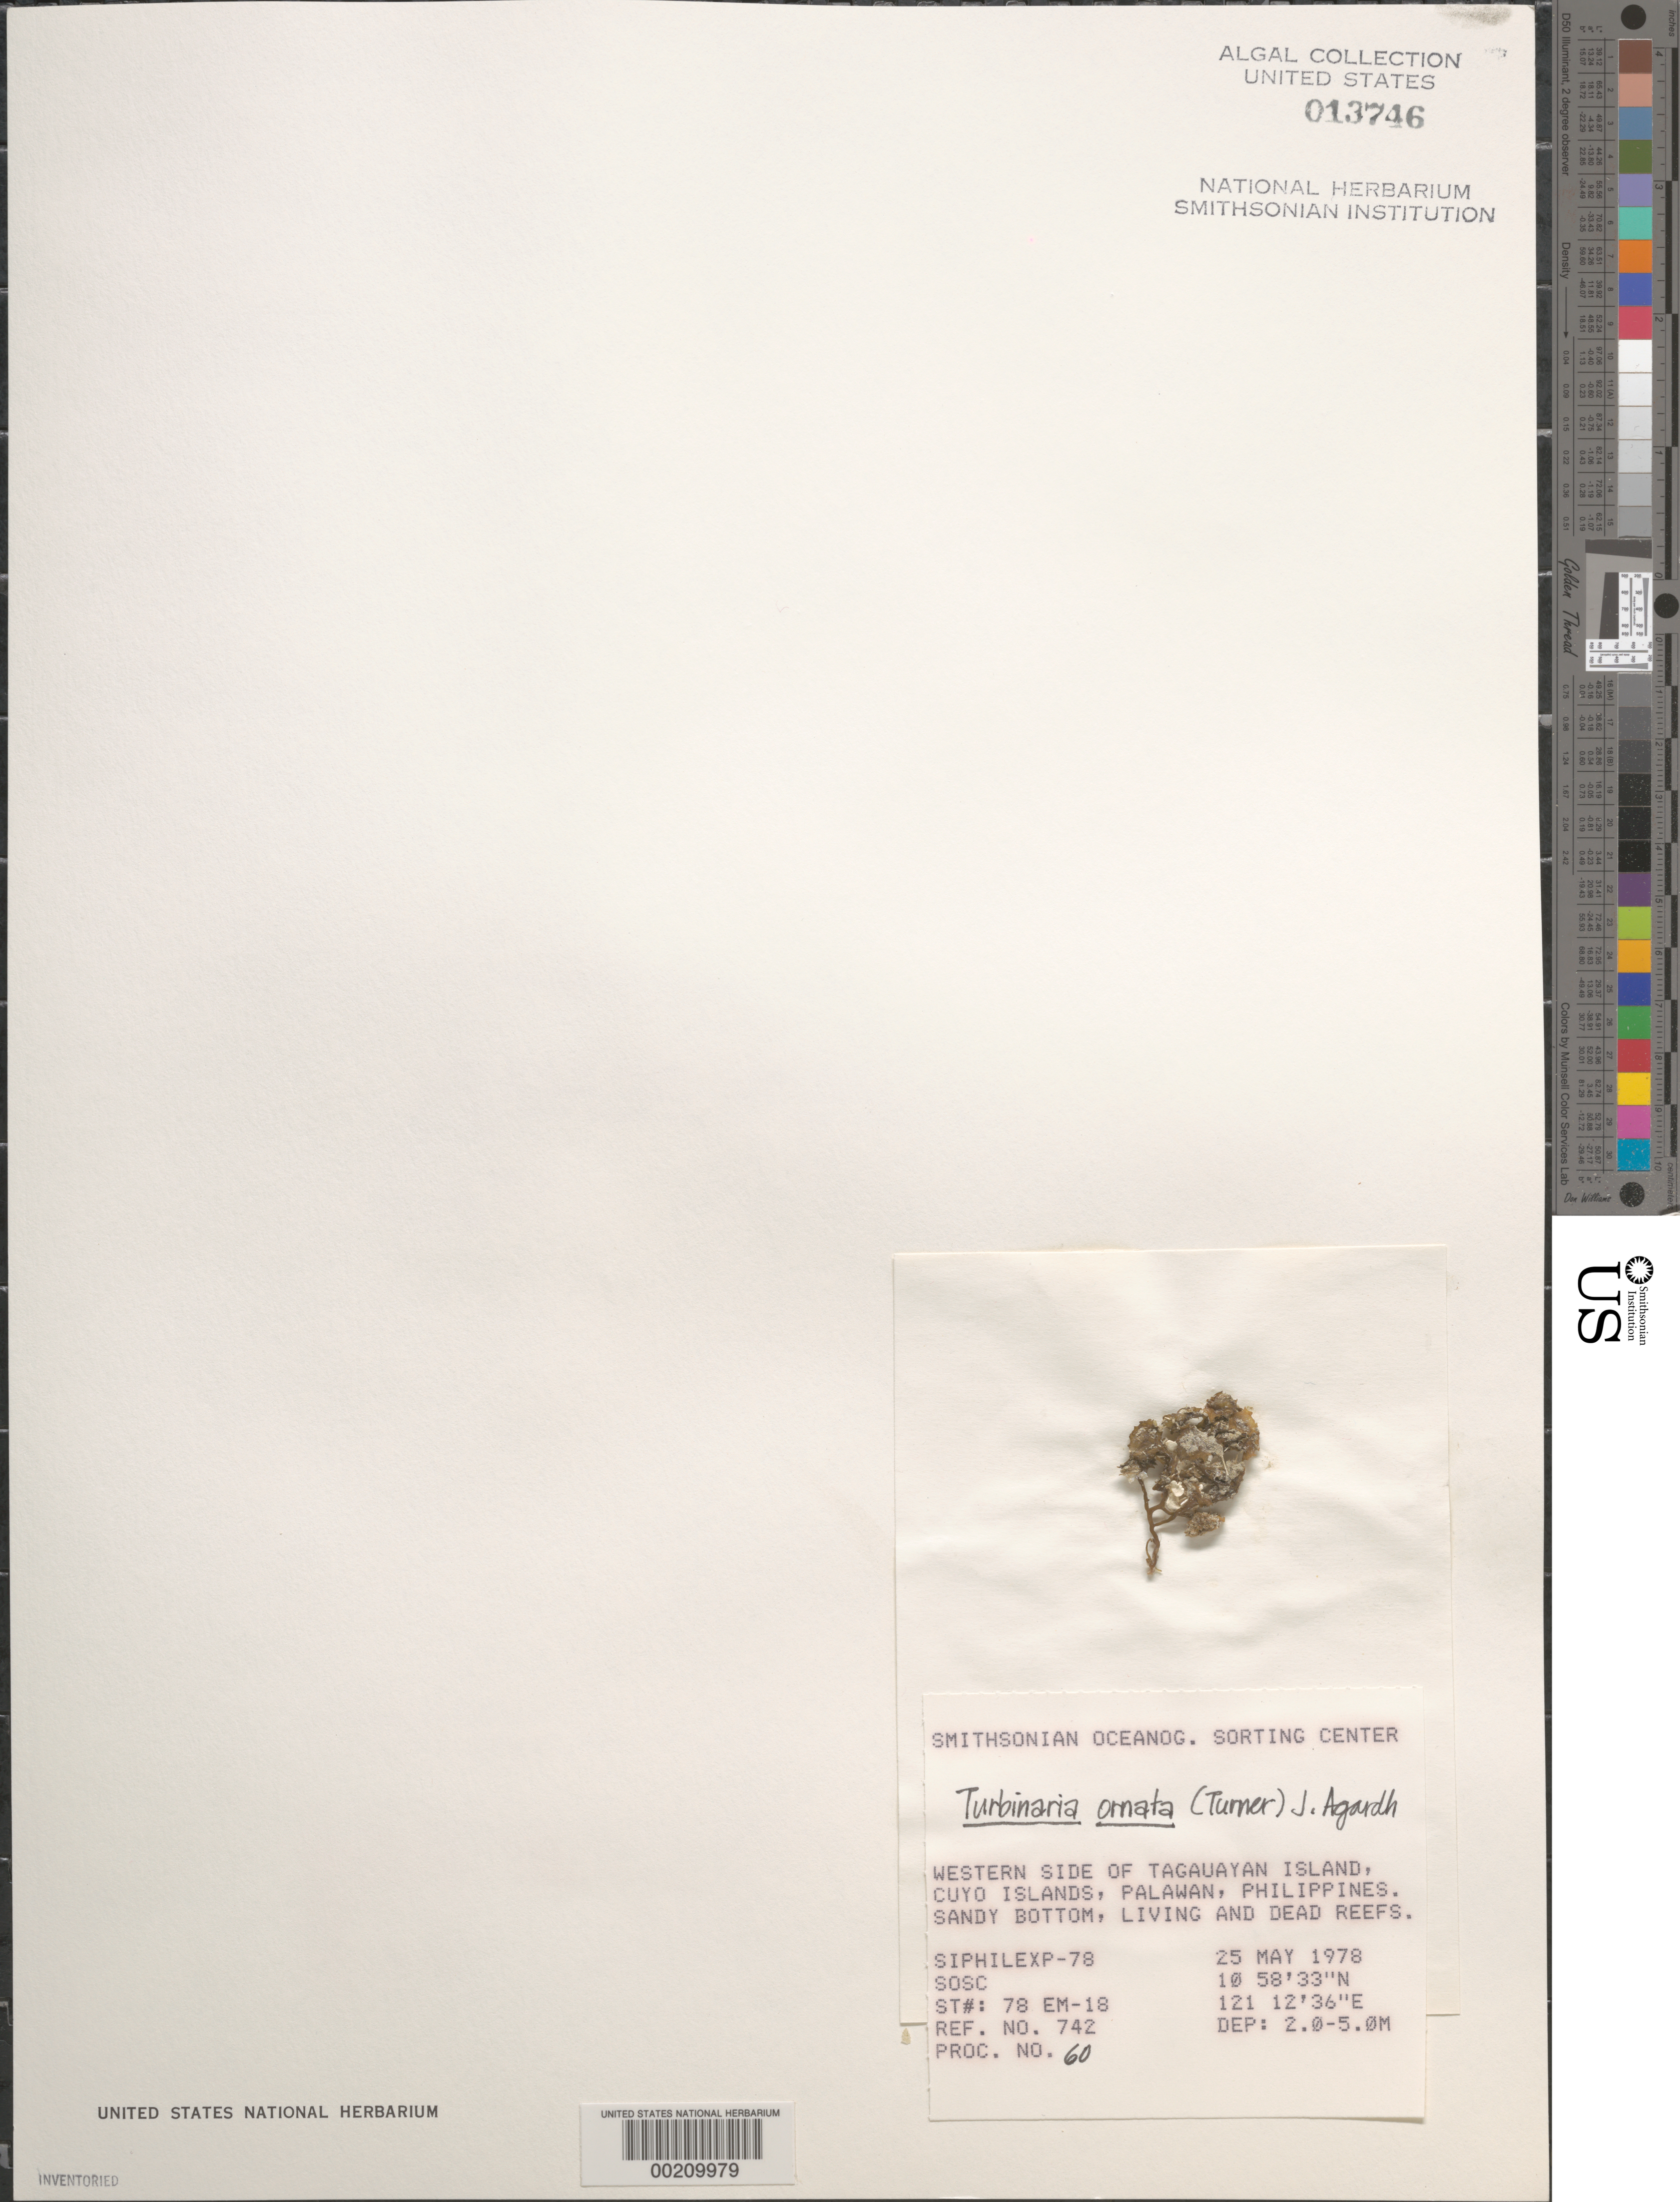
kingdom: Chromista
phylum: Ochrophyta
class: Phaeophyceae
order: Fucales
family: Sargassaceae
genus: Turbinaria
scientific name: Turbinaria ornata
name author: (Turner) J. Agardh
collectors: SOSC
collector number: Station 78 Em-18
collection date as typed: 25 May 1978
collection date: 1978-05-25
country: Philippines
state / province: Mimaropa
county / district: Palawan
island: Tagauayan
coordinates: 10 58' 33" N, 121 12' 36" E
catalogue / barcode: US 13746